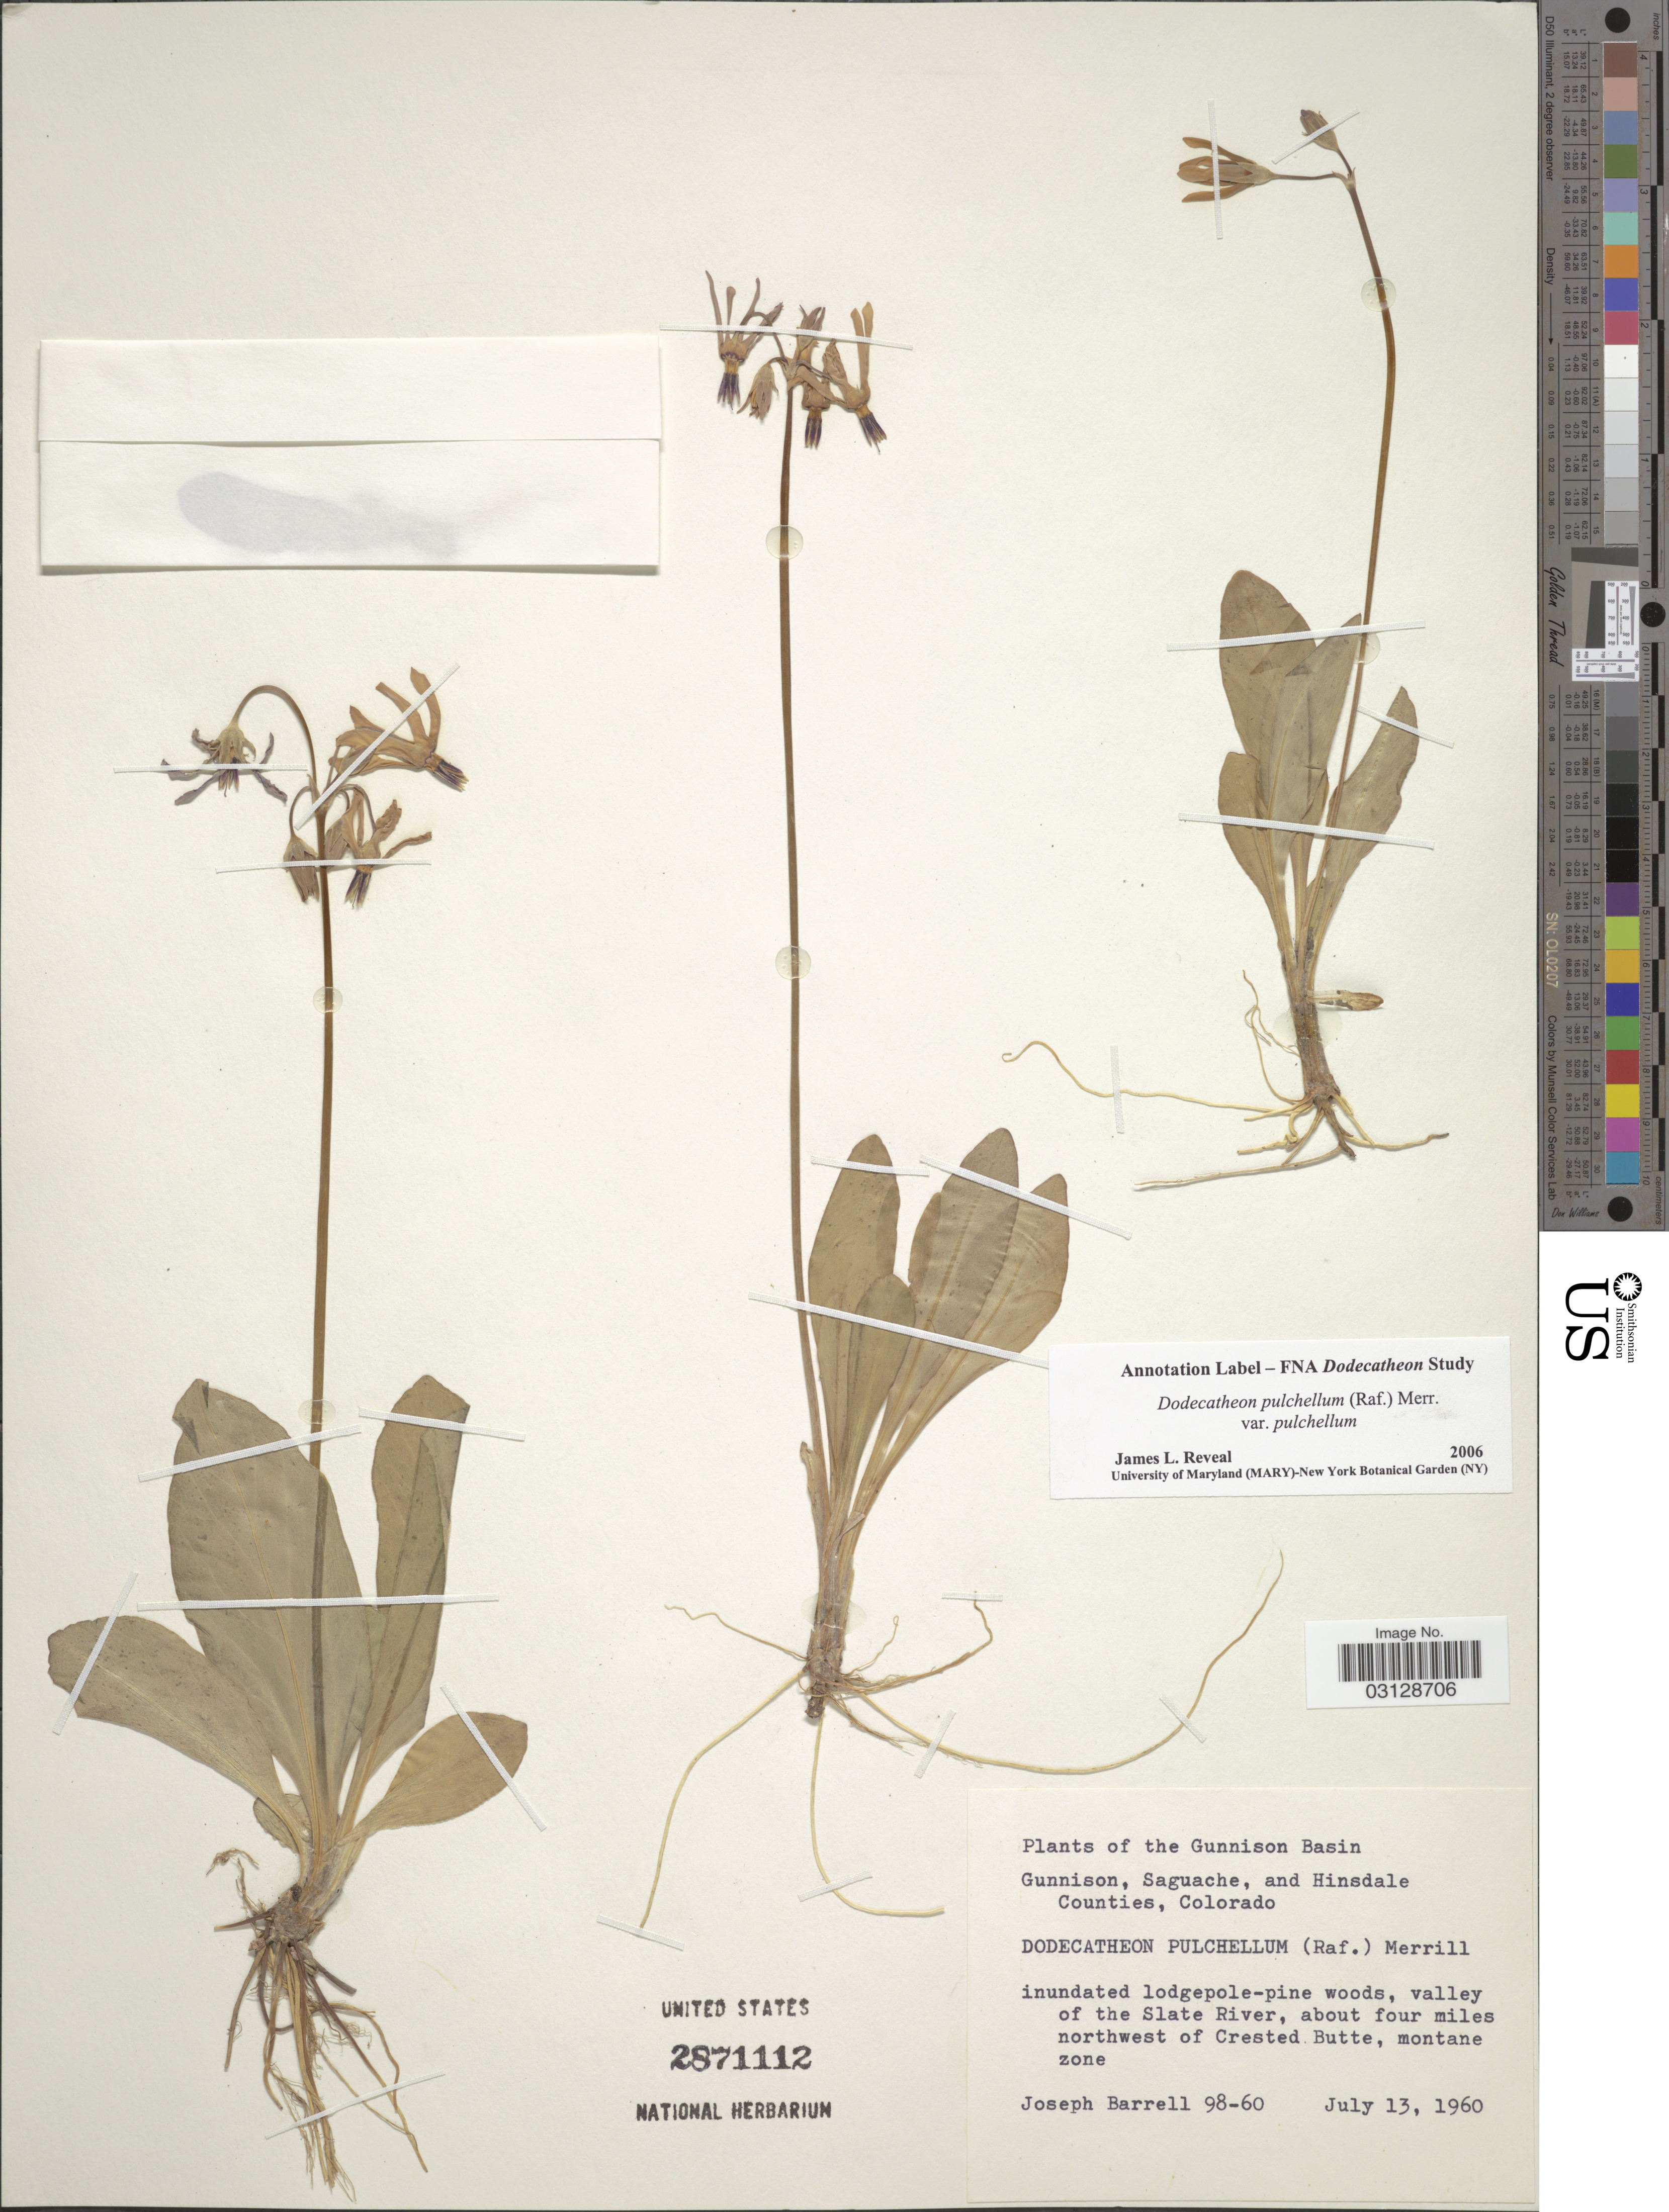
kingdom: Plantae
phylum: Tracheophyta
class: Magnoliopsida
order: Ericales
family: Primulaceae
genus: Dodecatheon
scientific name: Dodecatheon pulchellum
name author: (Raf.) Merr.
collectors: J. Barrell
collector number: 98-60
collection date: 1960-07-13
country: United States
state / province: Colorado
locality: Gunnison Basin. Valley of the Slate River, about four miles northwest of Crested Butte.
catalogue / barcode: US 2871112